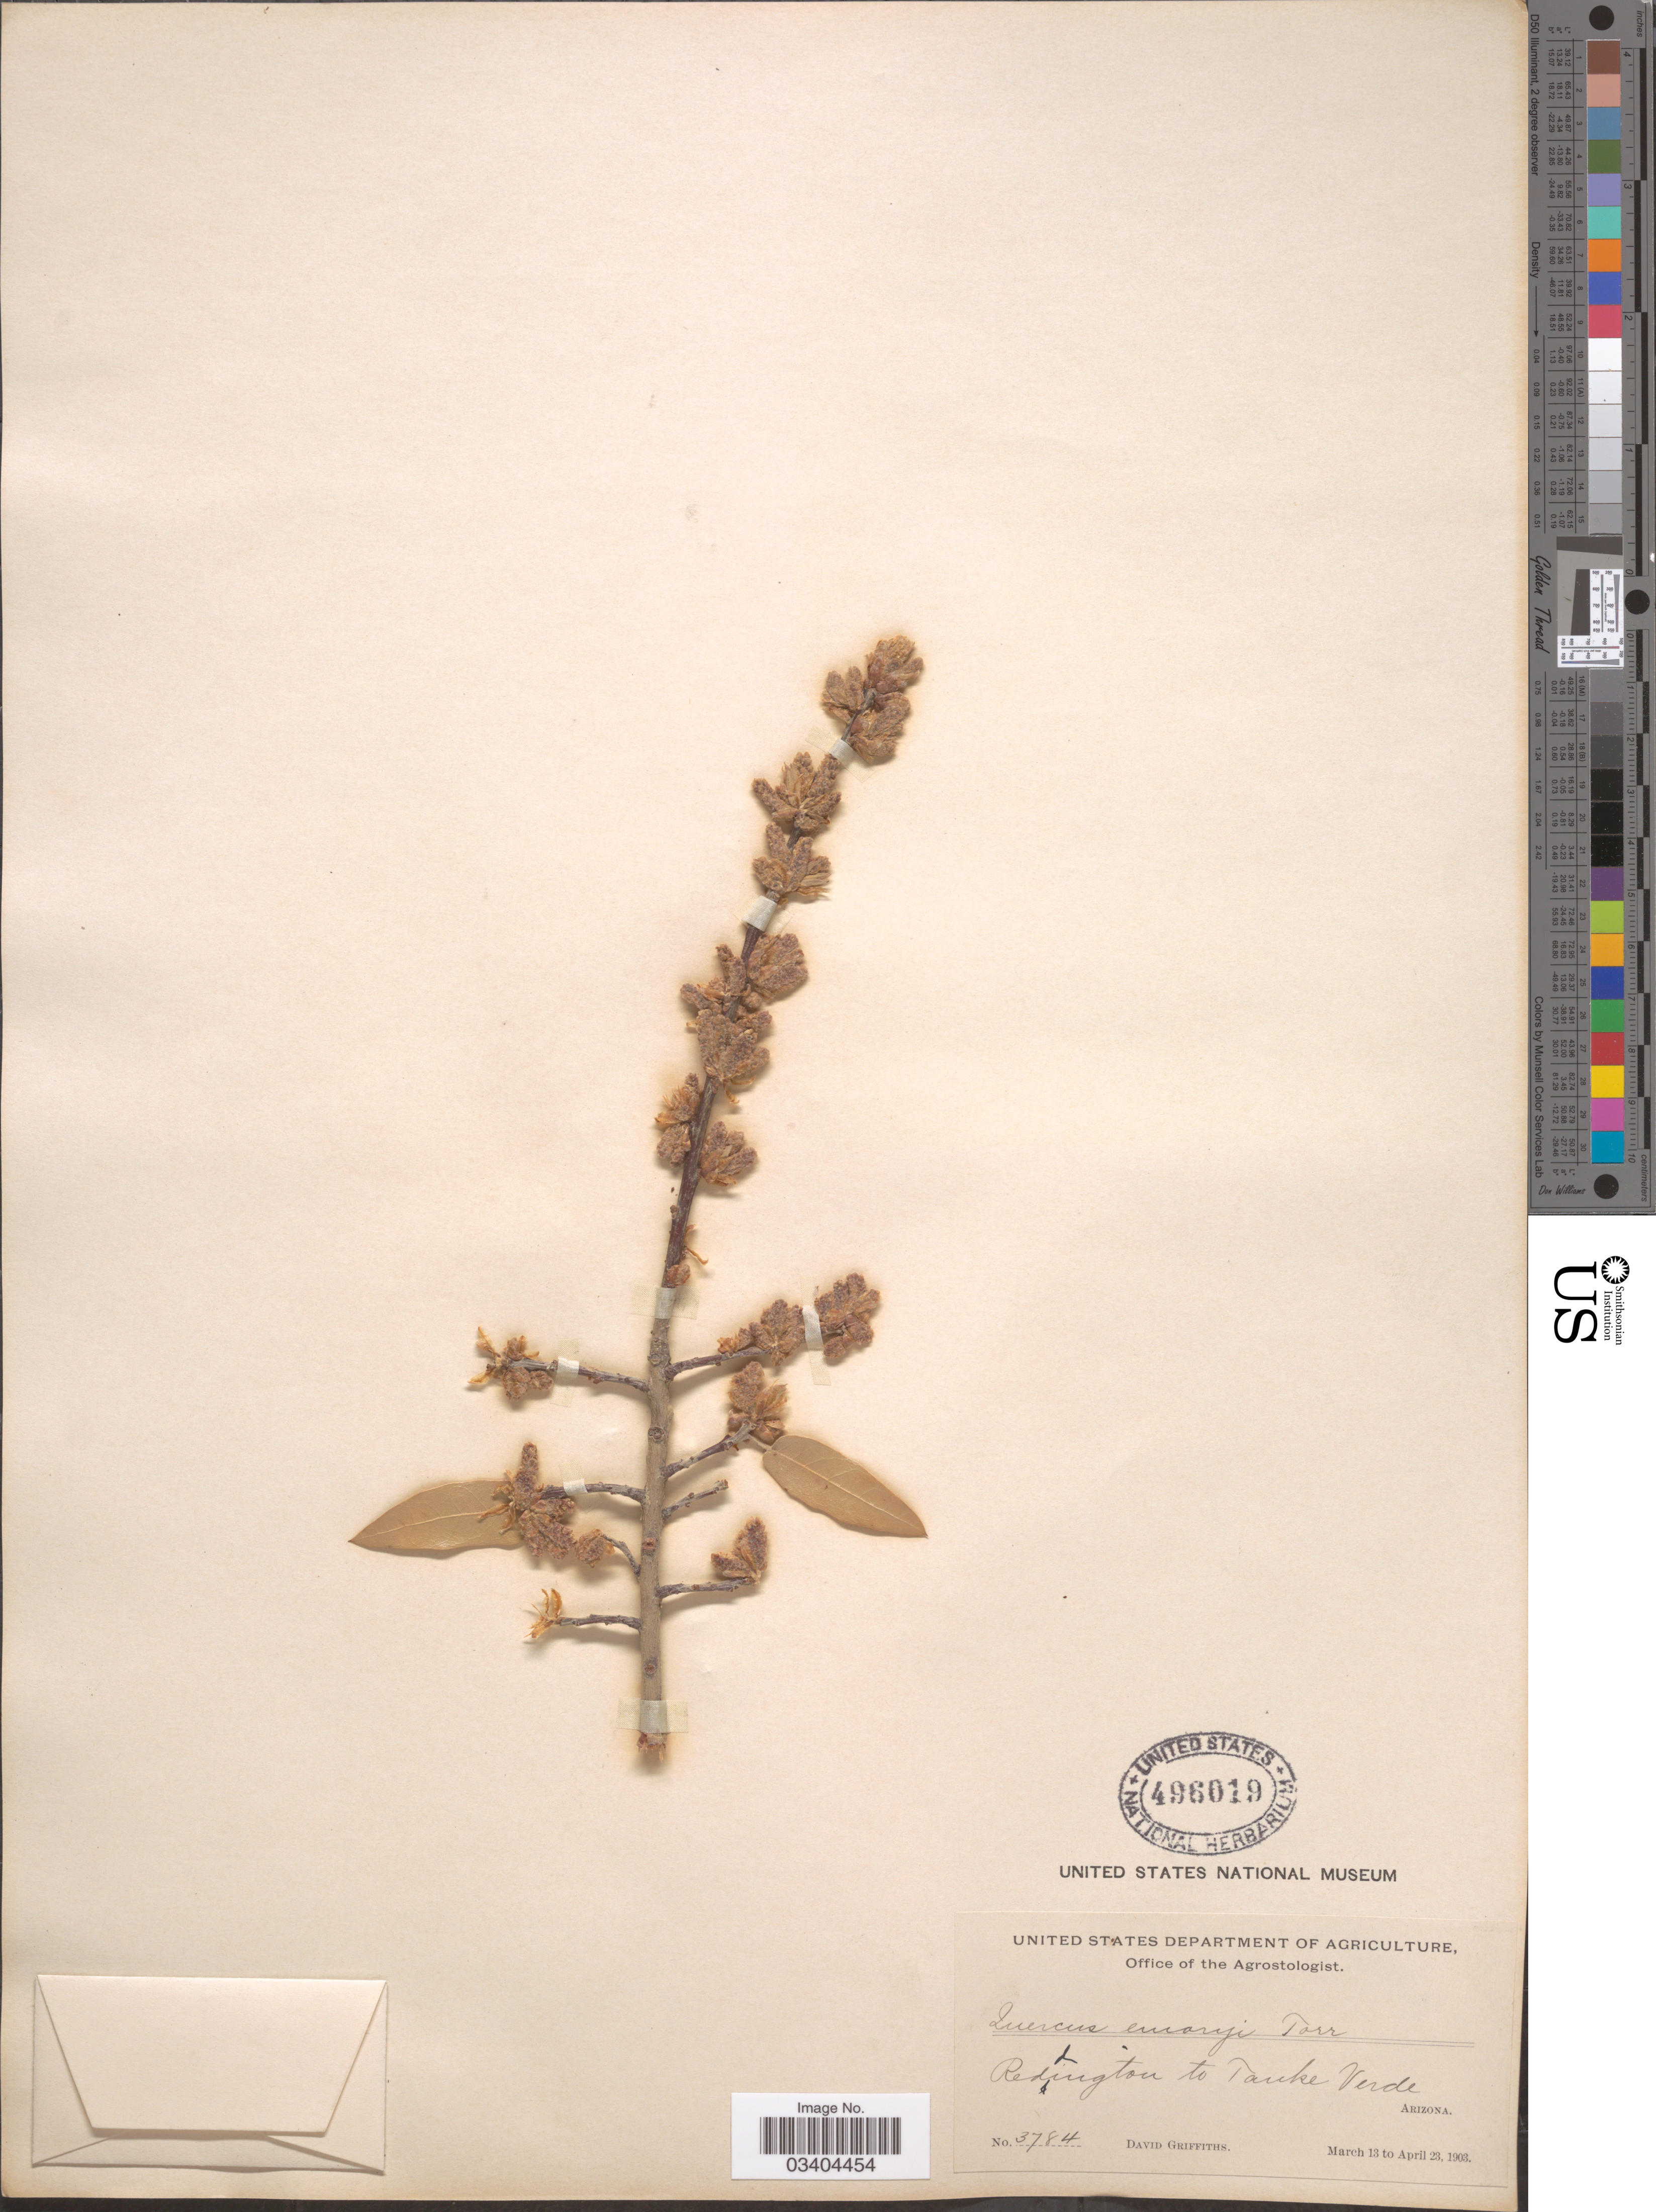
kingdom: Plantae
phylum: Tracheophyta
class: Magnoliopsida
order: Fagales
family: Fagaceae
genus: Quercus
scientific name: Quercus emoryi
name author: Torr. in Emory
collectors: D. Griffiths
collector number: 3784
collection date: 1903-03-13/1903-04-23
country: United States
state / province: Arizona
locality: Reddington to Tanke Verde.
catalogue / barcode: US 496019